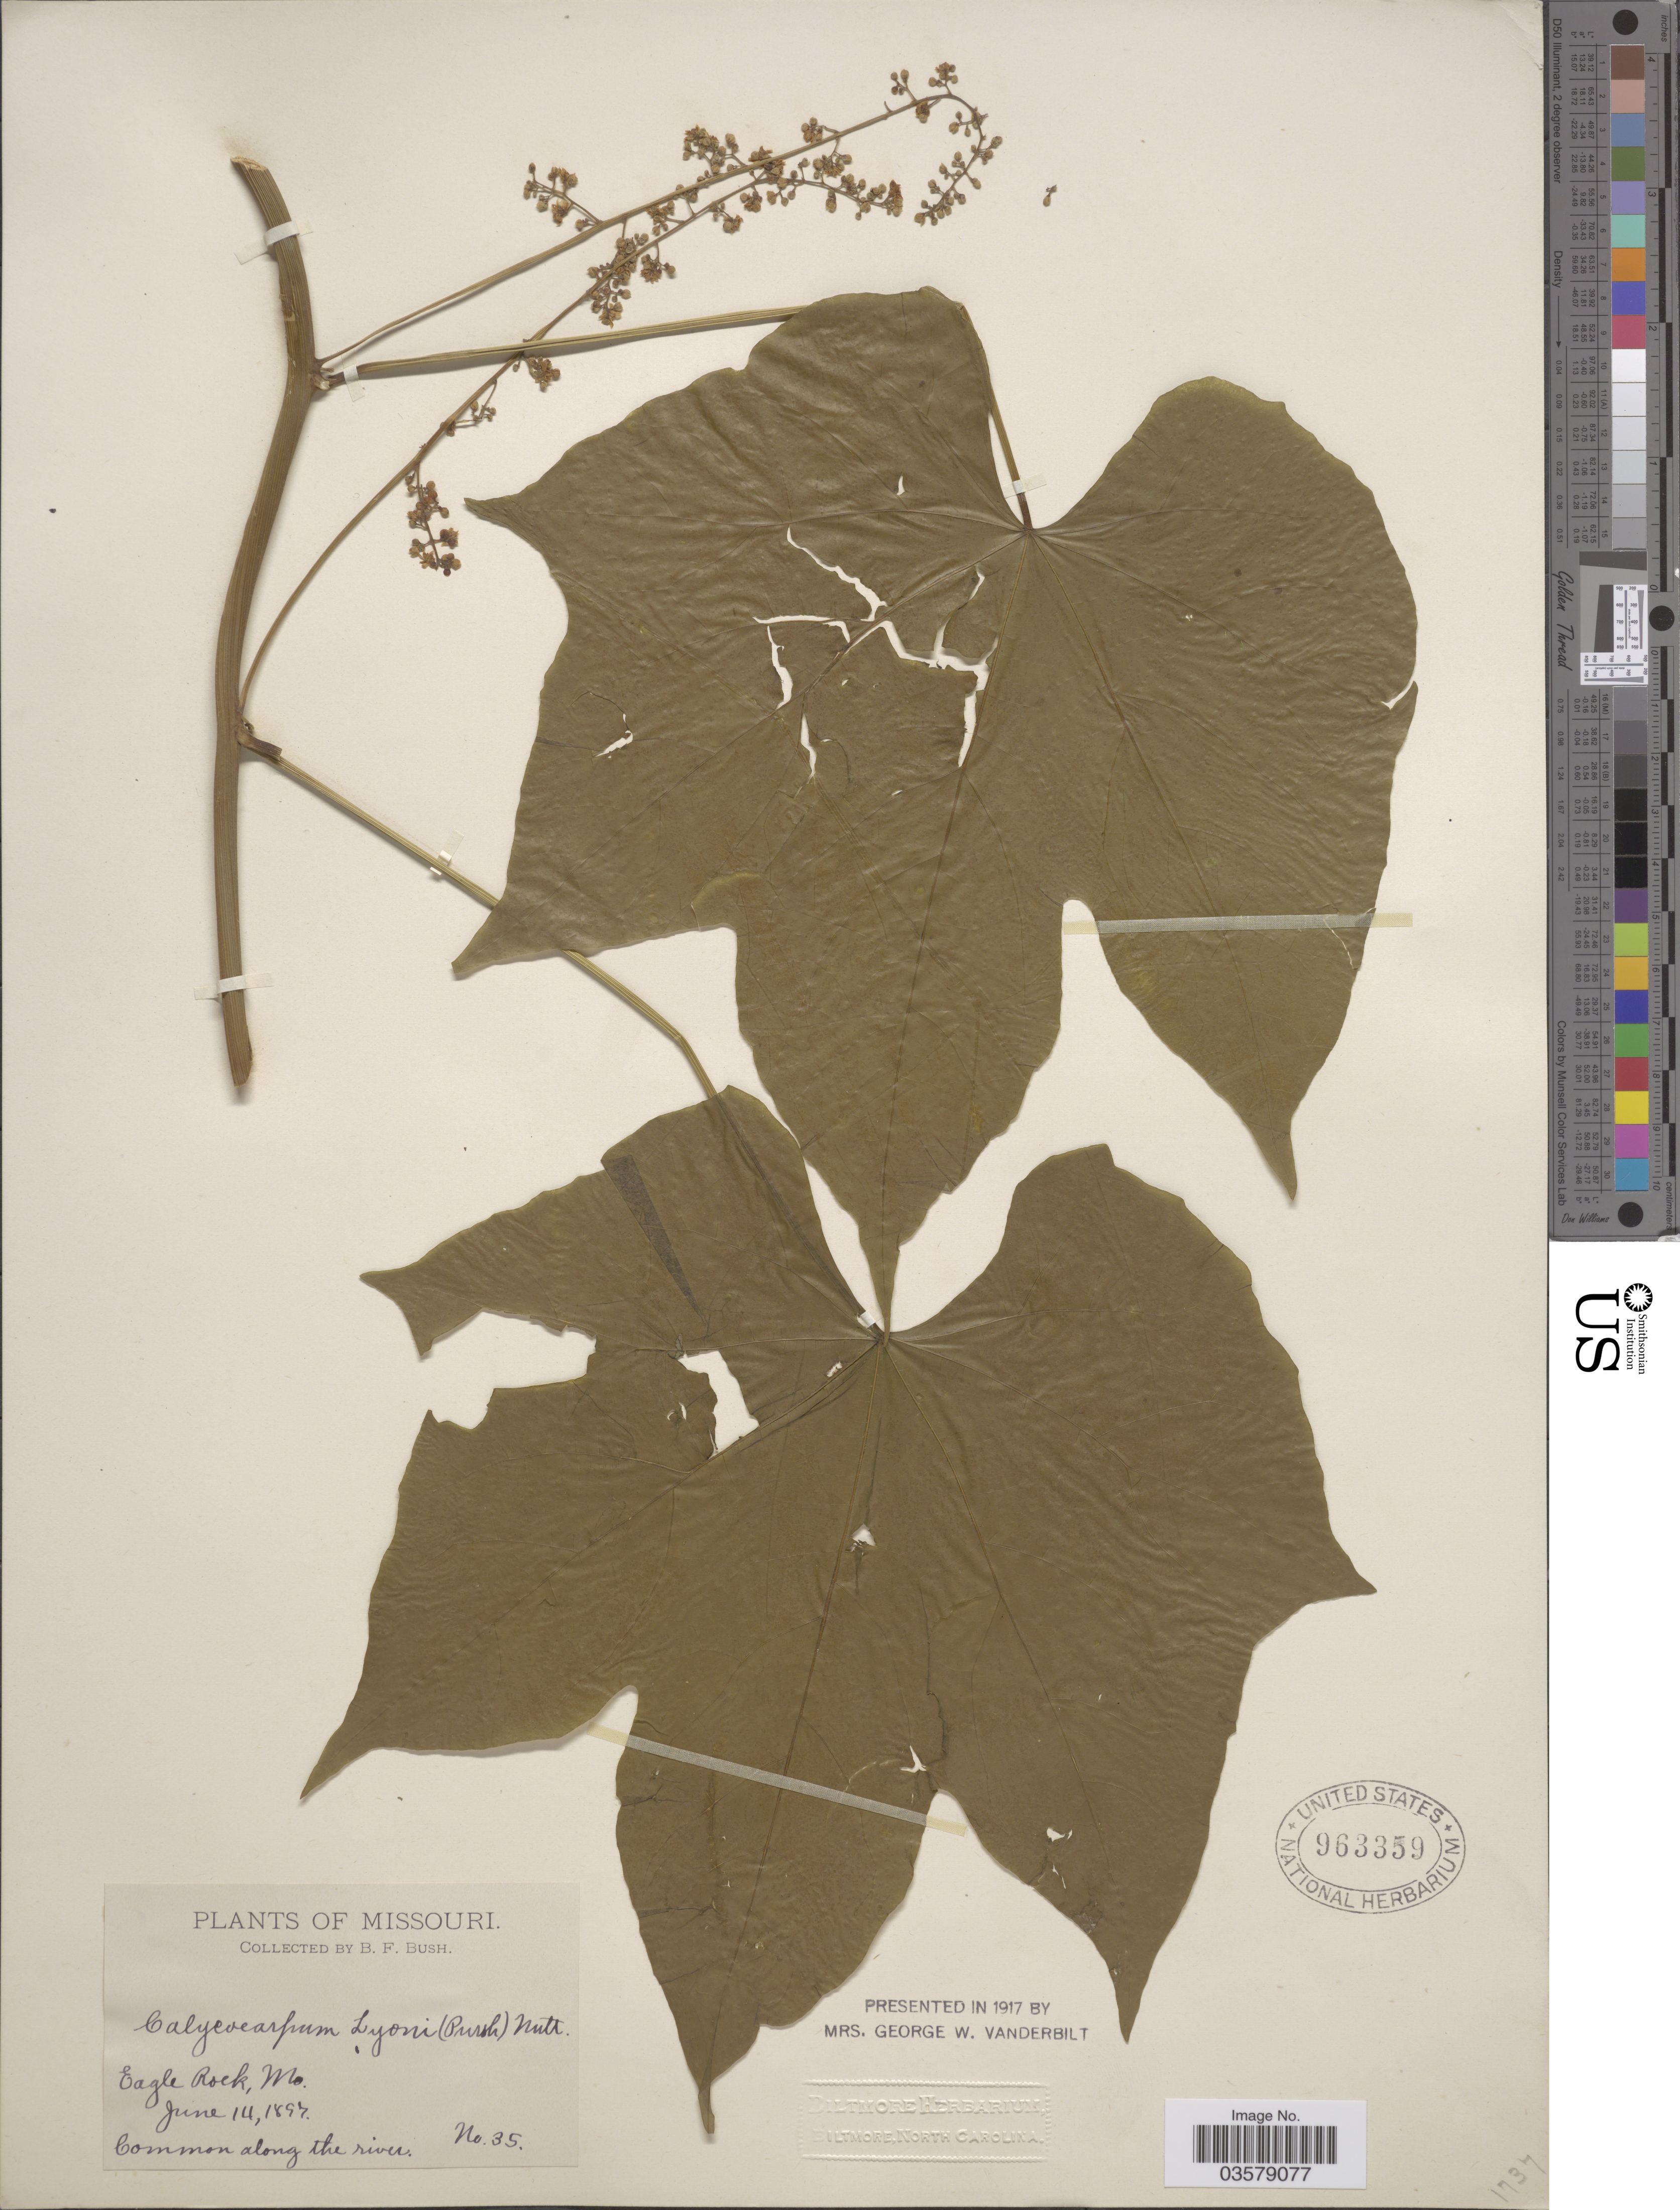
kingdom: Plantae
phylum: Tracheophyta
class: Magnoliopsida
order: Ranunculales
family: Menispermaceae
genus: Calycocarpum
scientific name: Calycocarpum lyonii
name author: (Pursh) A. Gray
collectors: B. F. Bush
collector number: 35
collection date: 1897-06-14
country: United States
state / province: Missouri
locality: Eagle Rock, Mo.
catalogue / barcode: US 963359